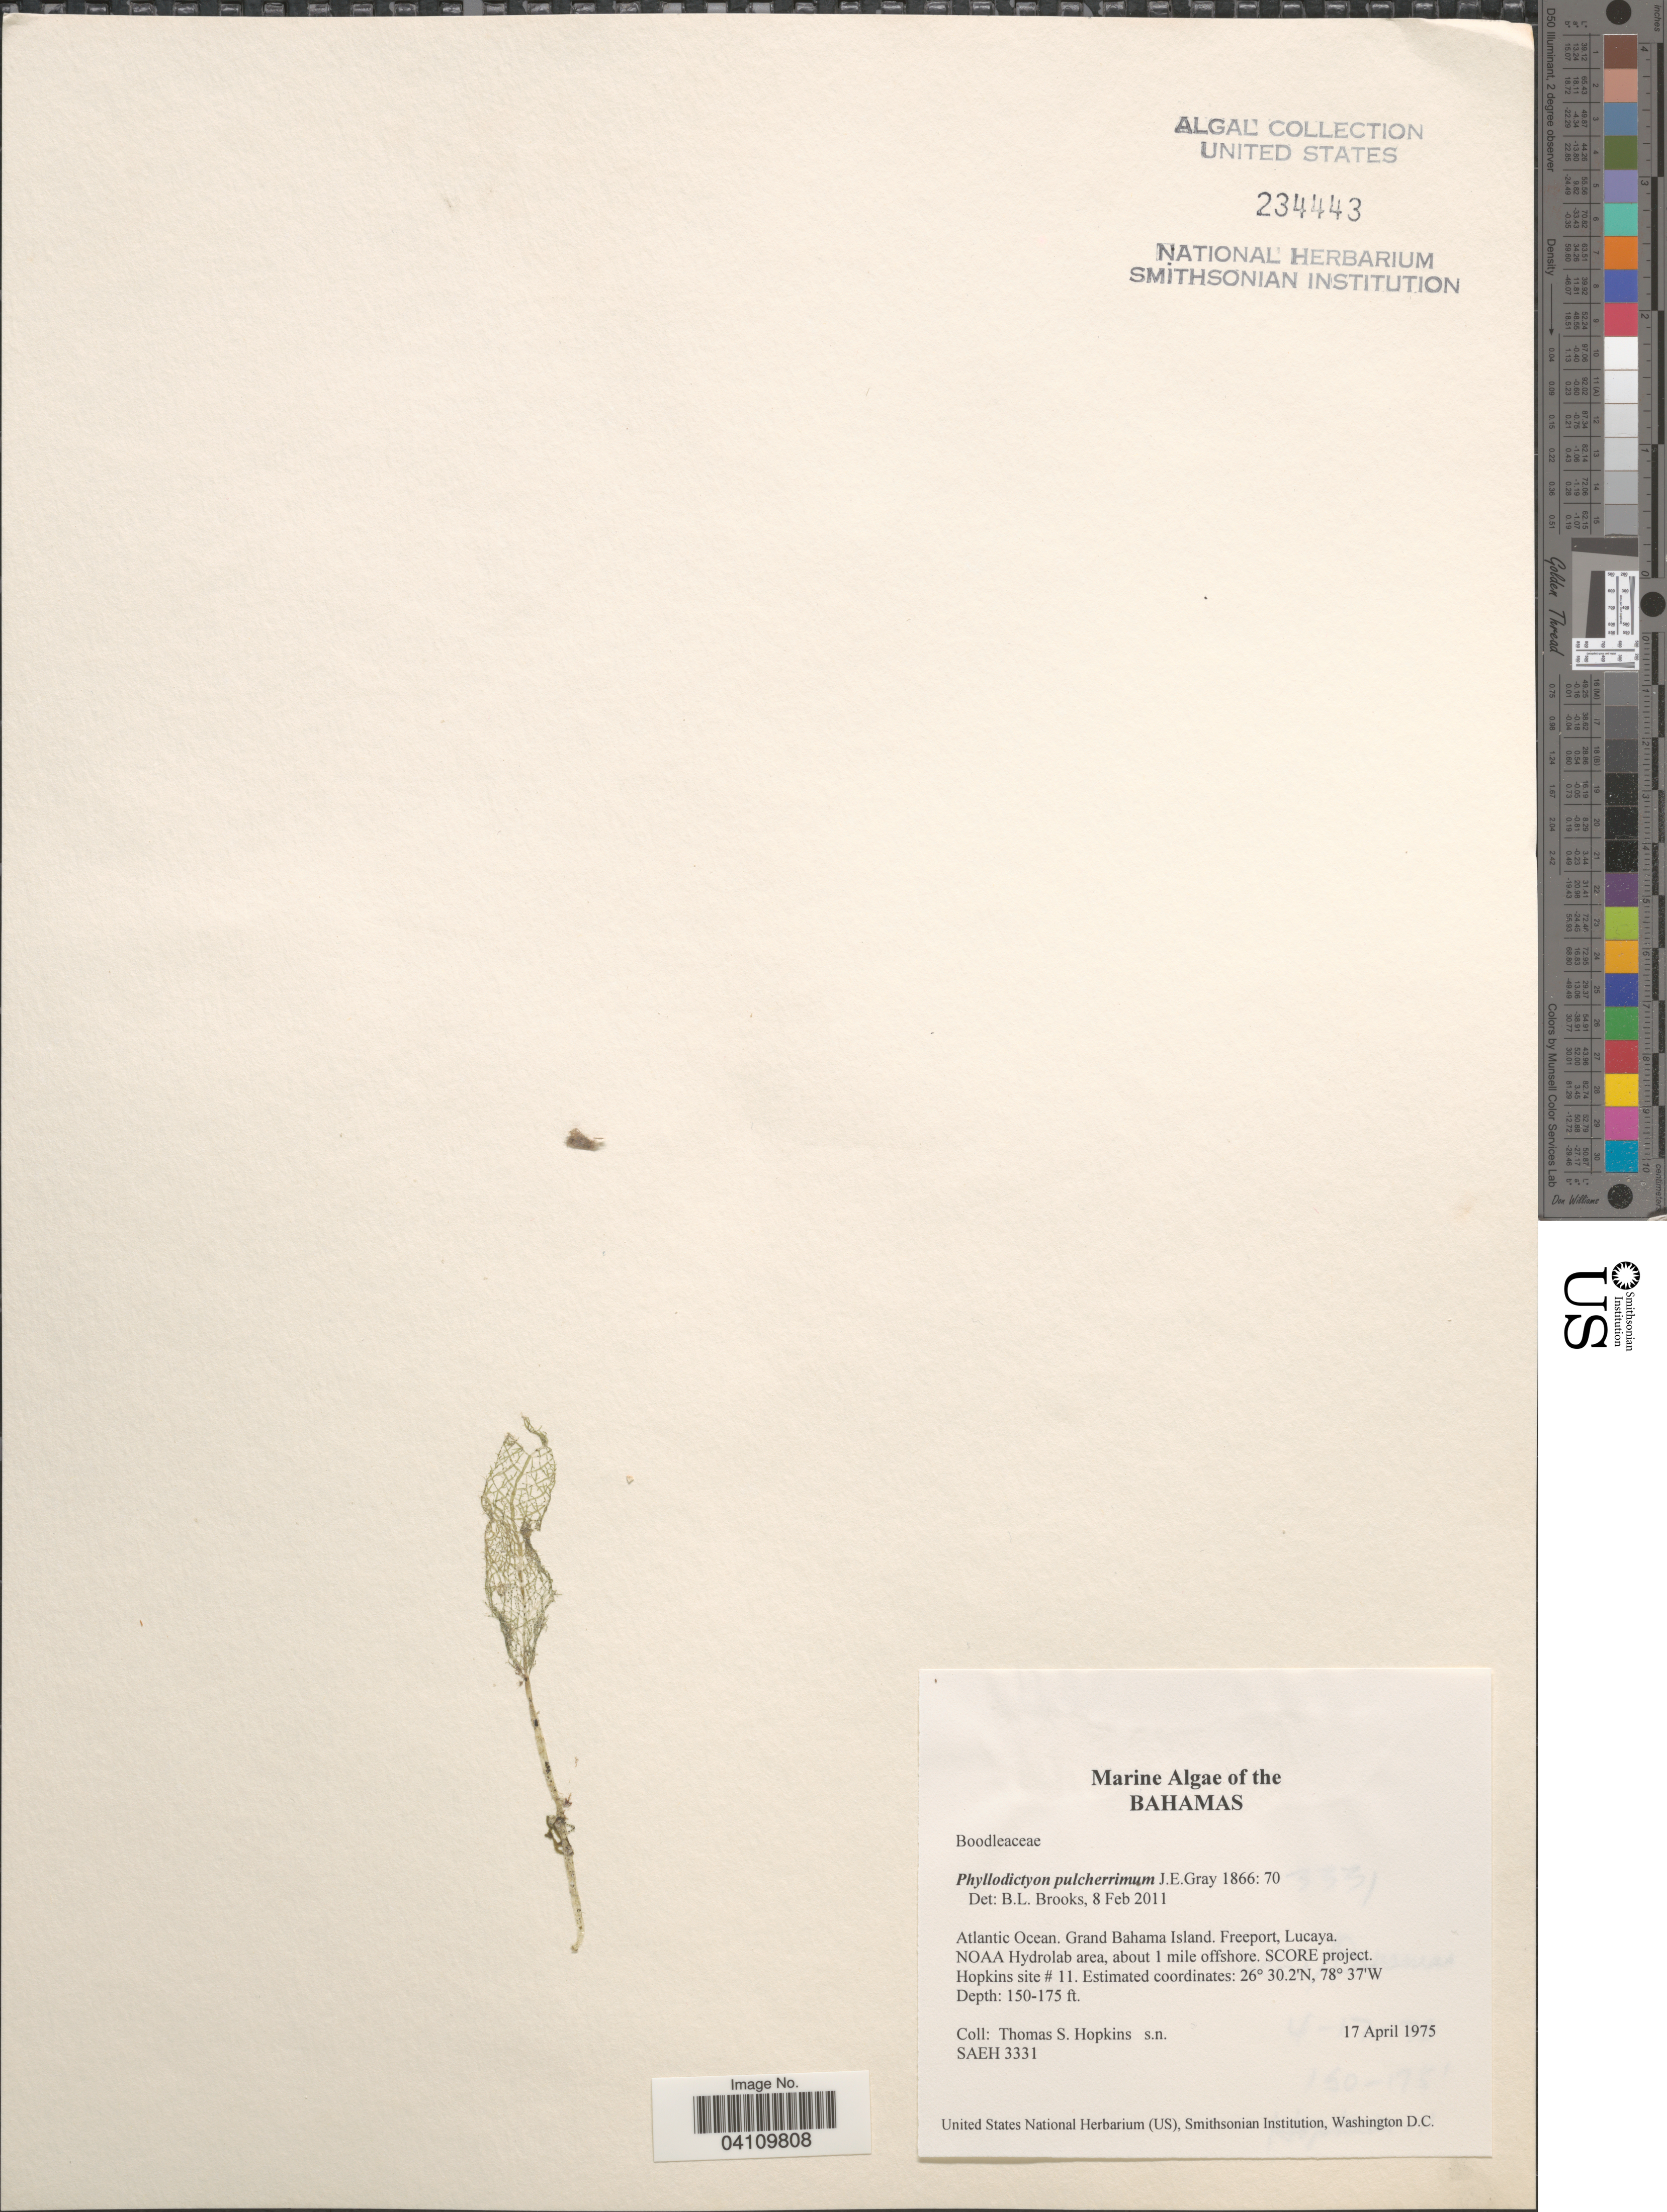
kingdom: Plantae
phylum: Chlorophyta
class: Ulvophyceae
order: Siphonocladales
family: Boodleaceae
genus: Phyllodictyon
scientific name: Phyllodictyon pulcherrimum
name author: J.E. Gray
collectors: T. Hopkins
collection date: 1975-04-17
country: Bahamas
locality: Atlantic Ocean. Grand Bahama Island. Freeport, Lucaya. NOAA Hydrolab area, about 1 mile offshore. SCORE project. Hopkins site # 11.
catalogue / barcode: US 234443